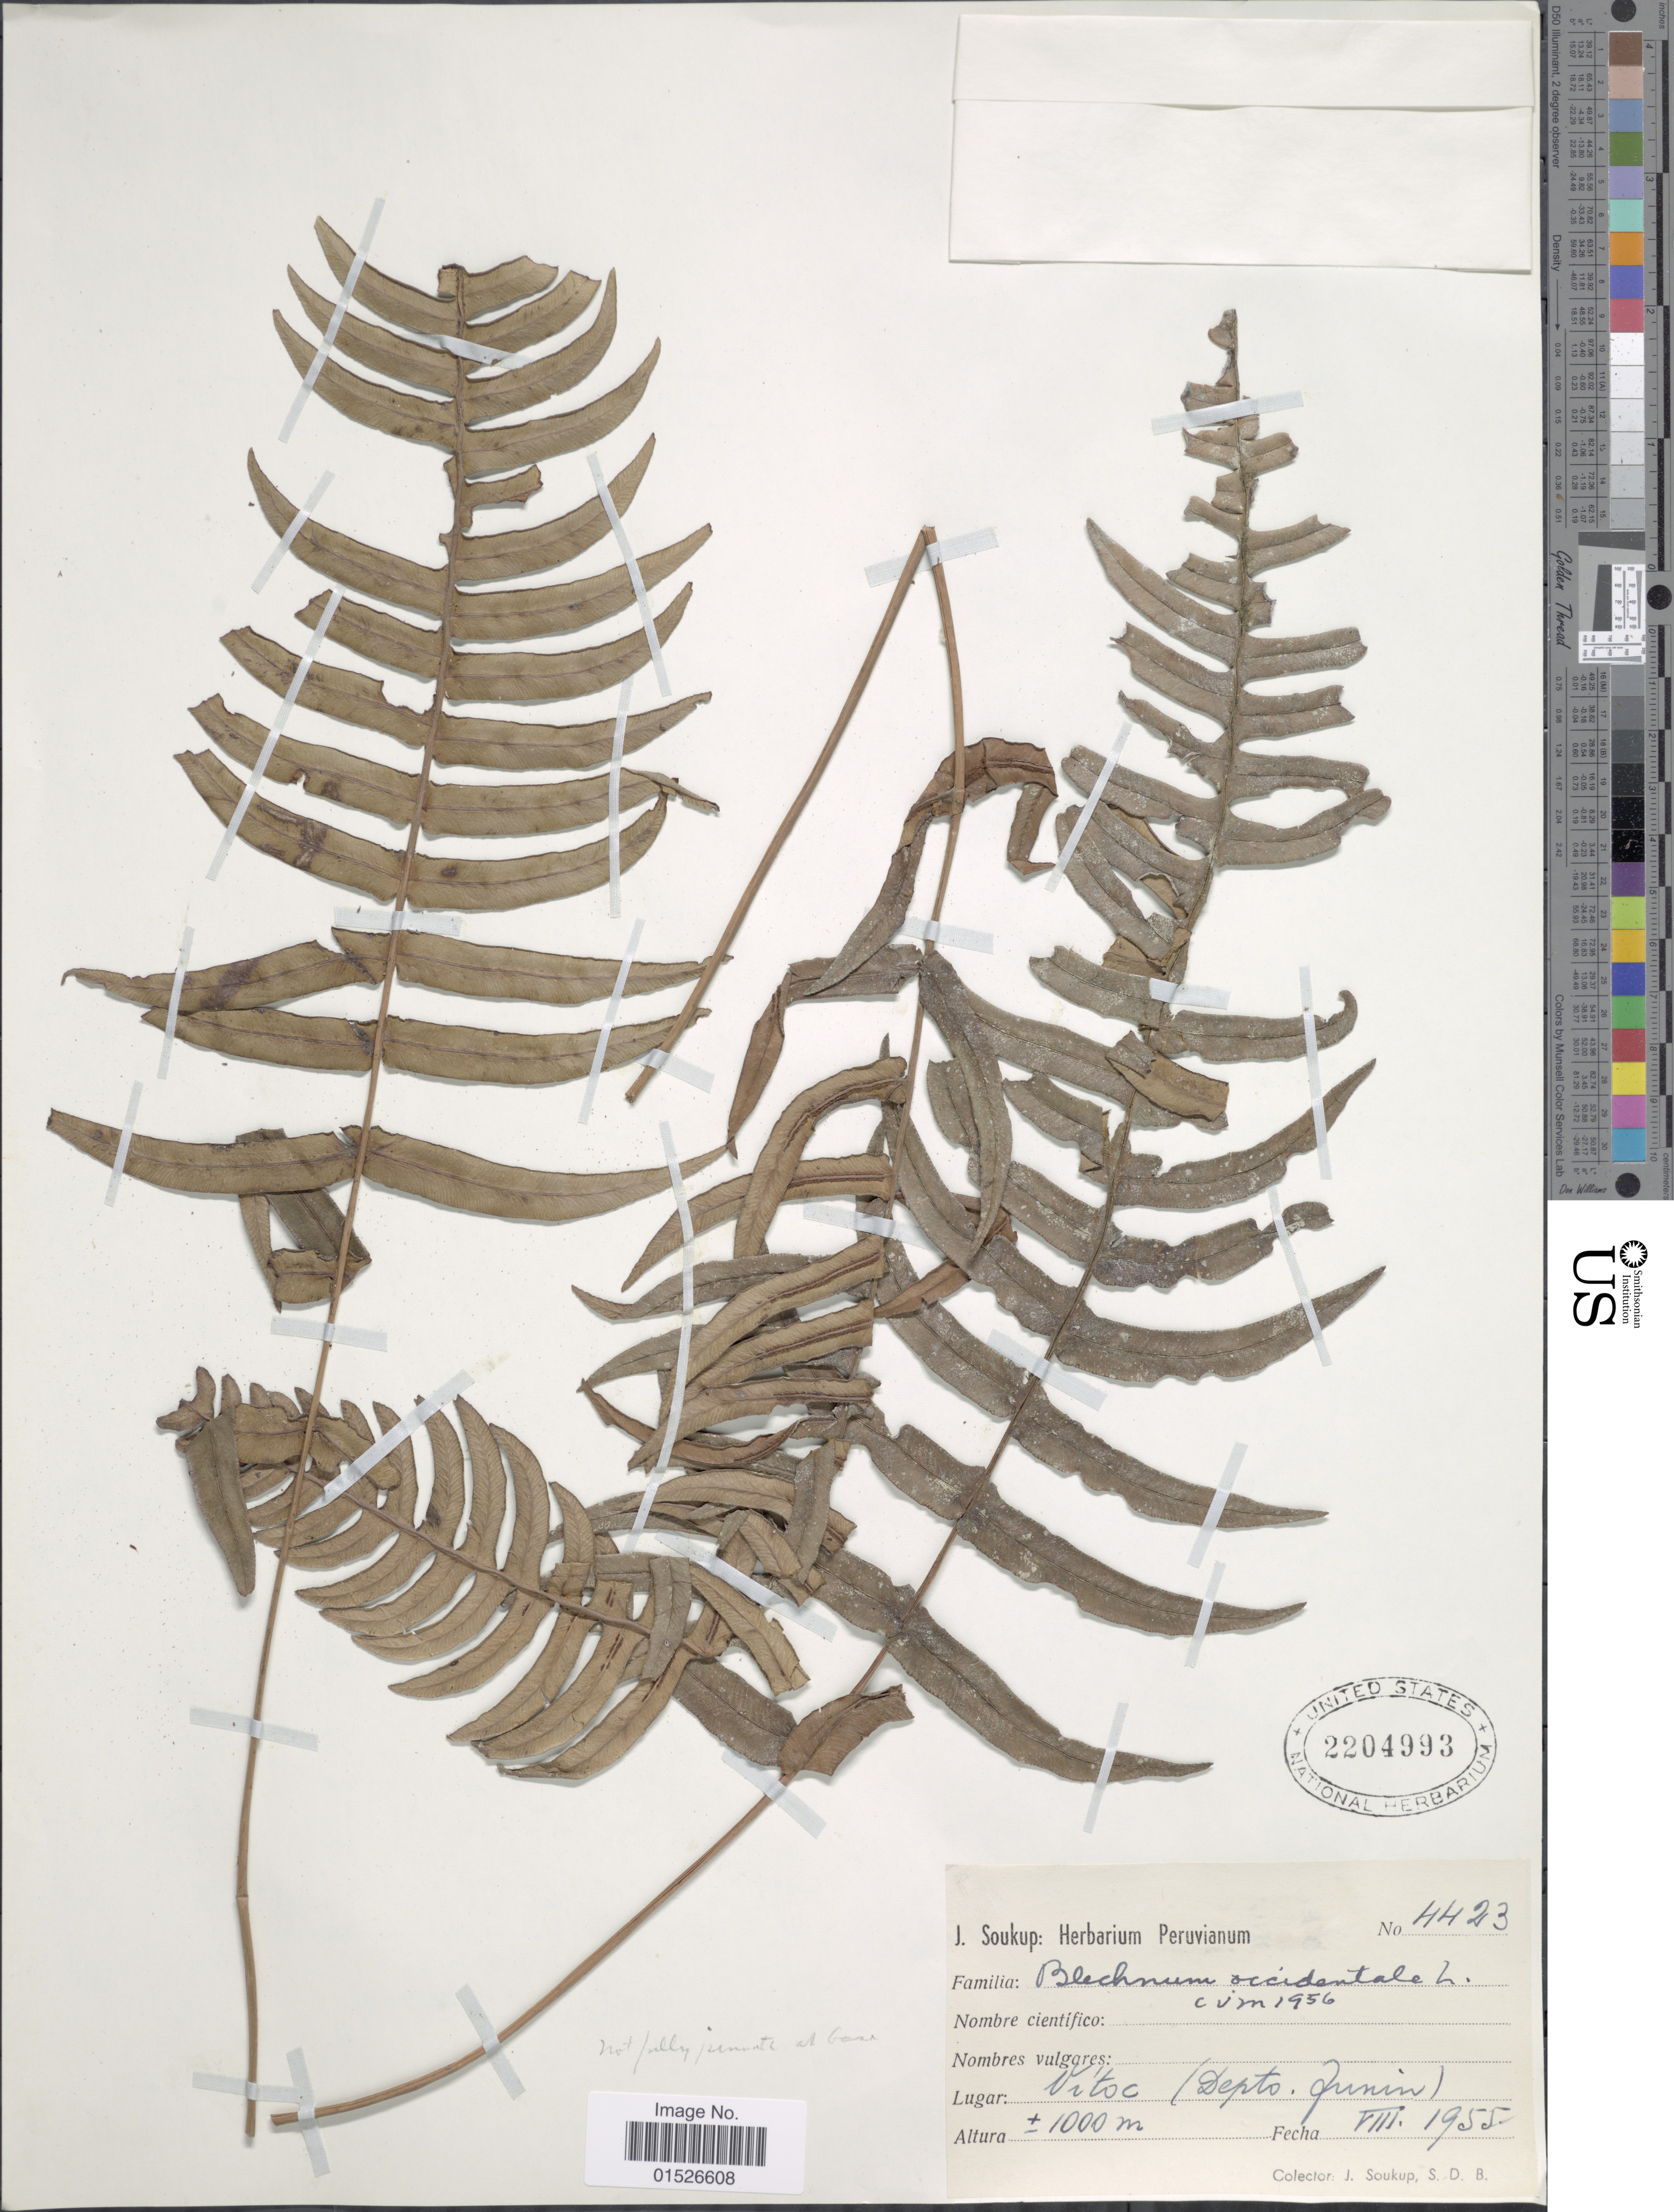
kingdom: Plantae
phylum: Tracheophyta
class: Polypodiopsida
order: Polypodiales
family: Blechnaceae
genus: Blechnum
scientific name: Blechnum occidentale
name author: L.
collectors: J. Soukup & S. D. B.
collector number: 4423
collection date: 1955-08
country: Peru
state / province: Junín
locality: Vitoc (Depto. Junin)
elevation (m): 1000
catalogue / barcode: US 2204993